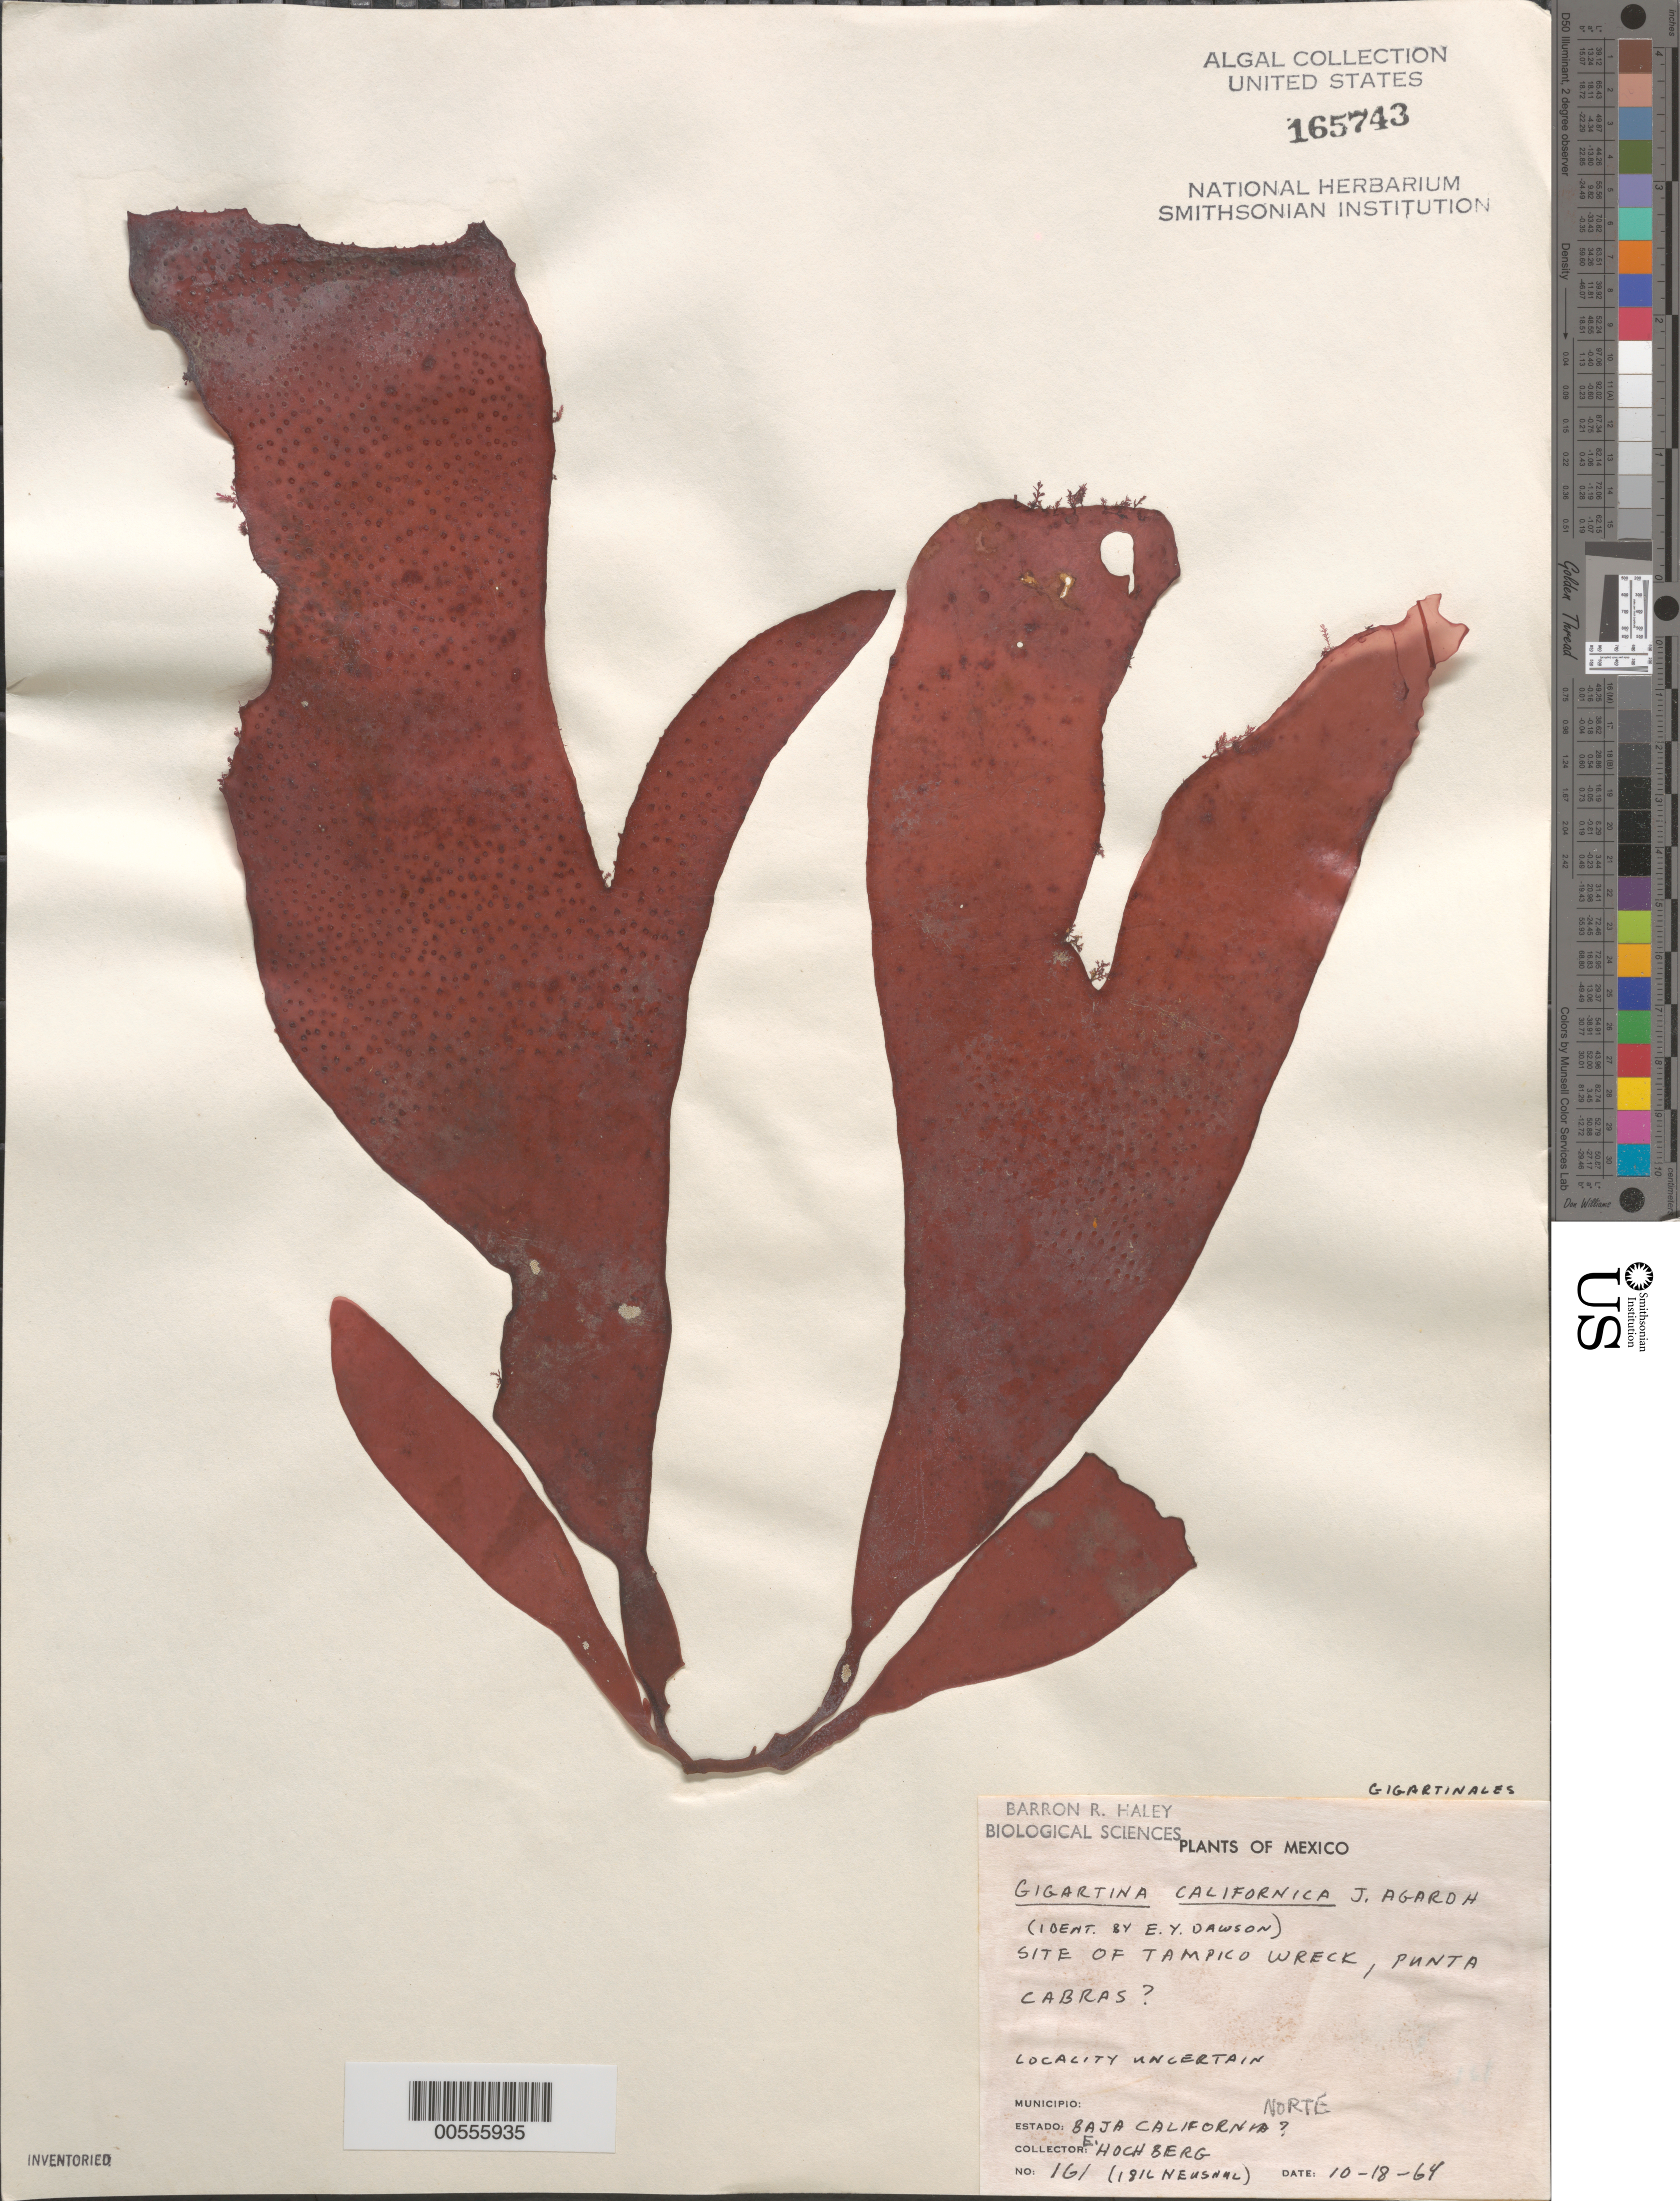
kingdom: Plantae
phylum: Rhodophyta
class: Florideophyceae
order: Gigartinales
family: Gigartinaceae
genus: Chondracanthus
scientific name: Chondracanthus corymbiferus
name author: (Kütz.) Guiry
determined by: Algae name updating Project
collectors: E. Hochberg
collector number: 161 & NEUSHUL 1816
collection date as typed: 18 Oct 1964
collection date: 1964-10-18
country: Mexico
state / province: Baja California Norte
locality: Tampico Wreck Bay, Punta Cabras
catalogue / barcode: US 165743